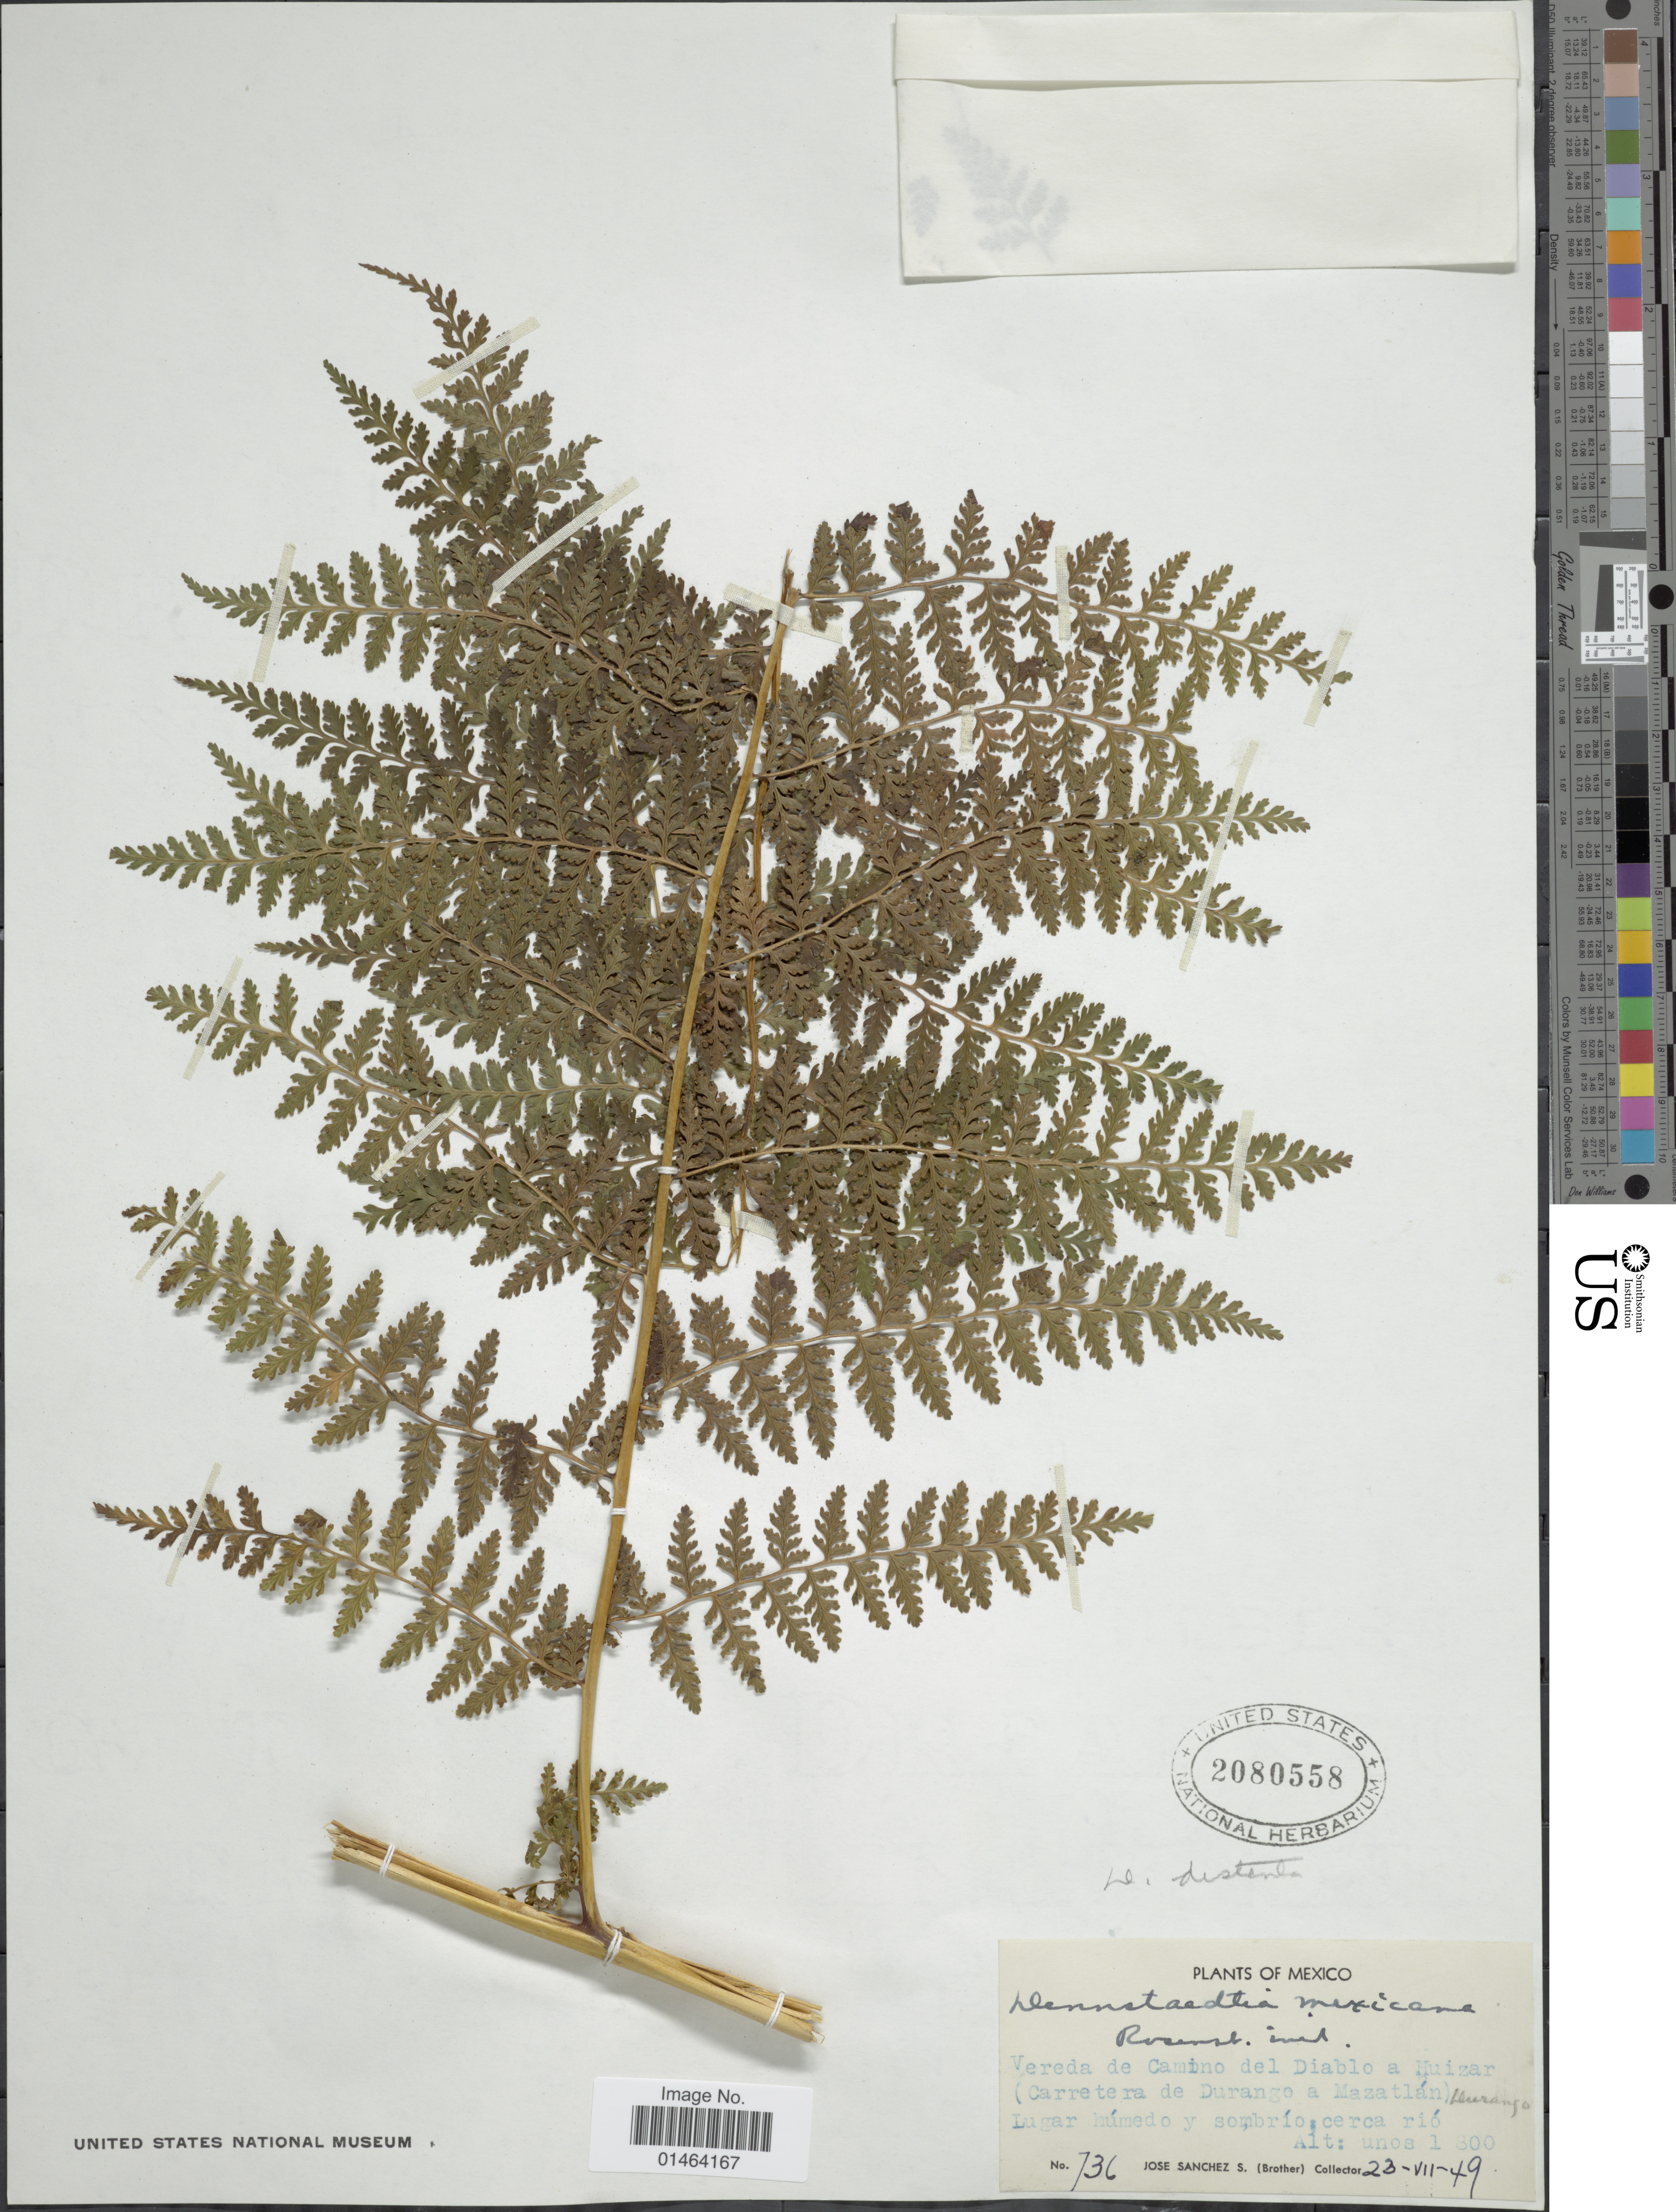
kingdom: Plantae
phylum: Tracheophyta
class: Polypodiopsida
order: Polypodiales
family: Dennstaedtiaceae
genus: Dennstaedtia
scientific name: Dennstaedtia distenta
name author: (Kunze) T. Moore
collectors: J. Sanchez S.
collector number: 736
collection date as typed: Transcribed d/m/y: 23/7/49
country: Mexico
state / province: Durango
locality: Vereda de Camino del Diablo a Huizar (Carretera de Durango a Mazatlán)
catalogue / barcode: US 2080558